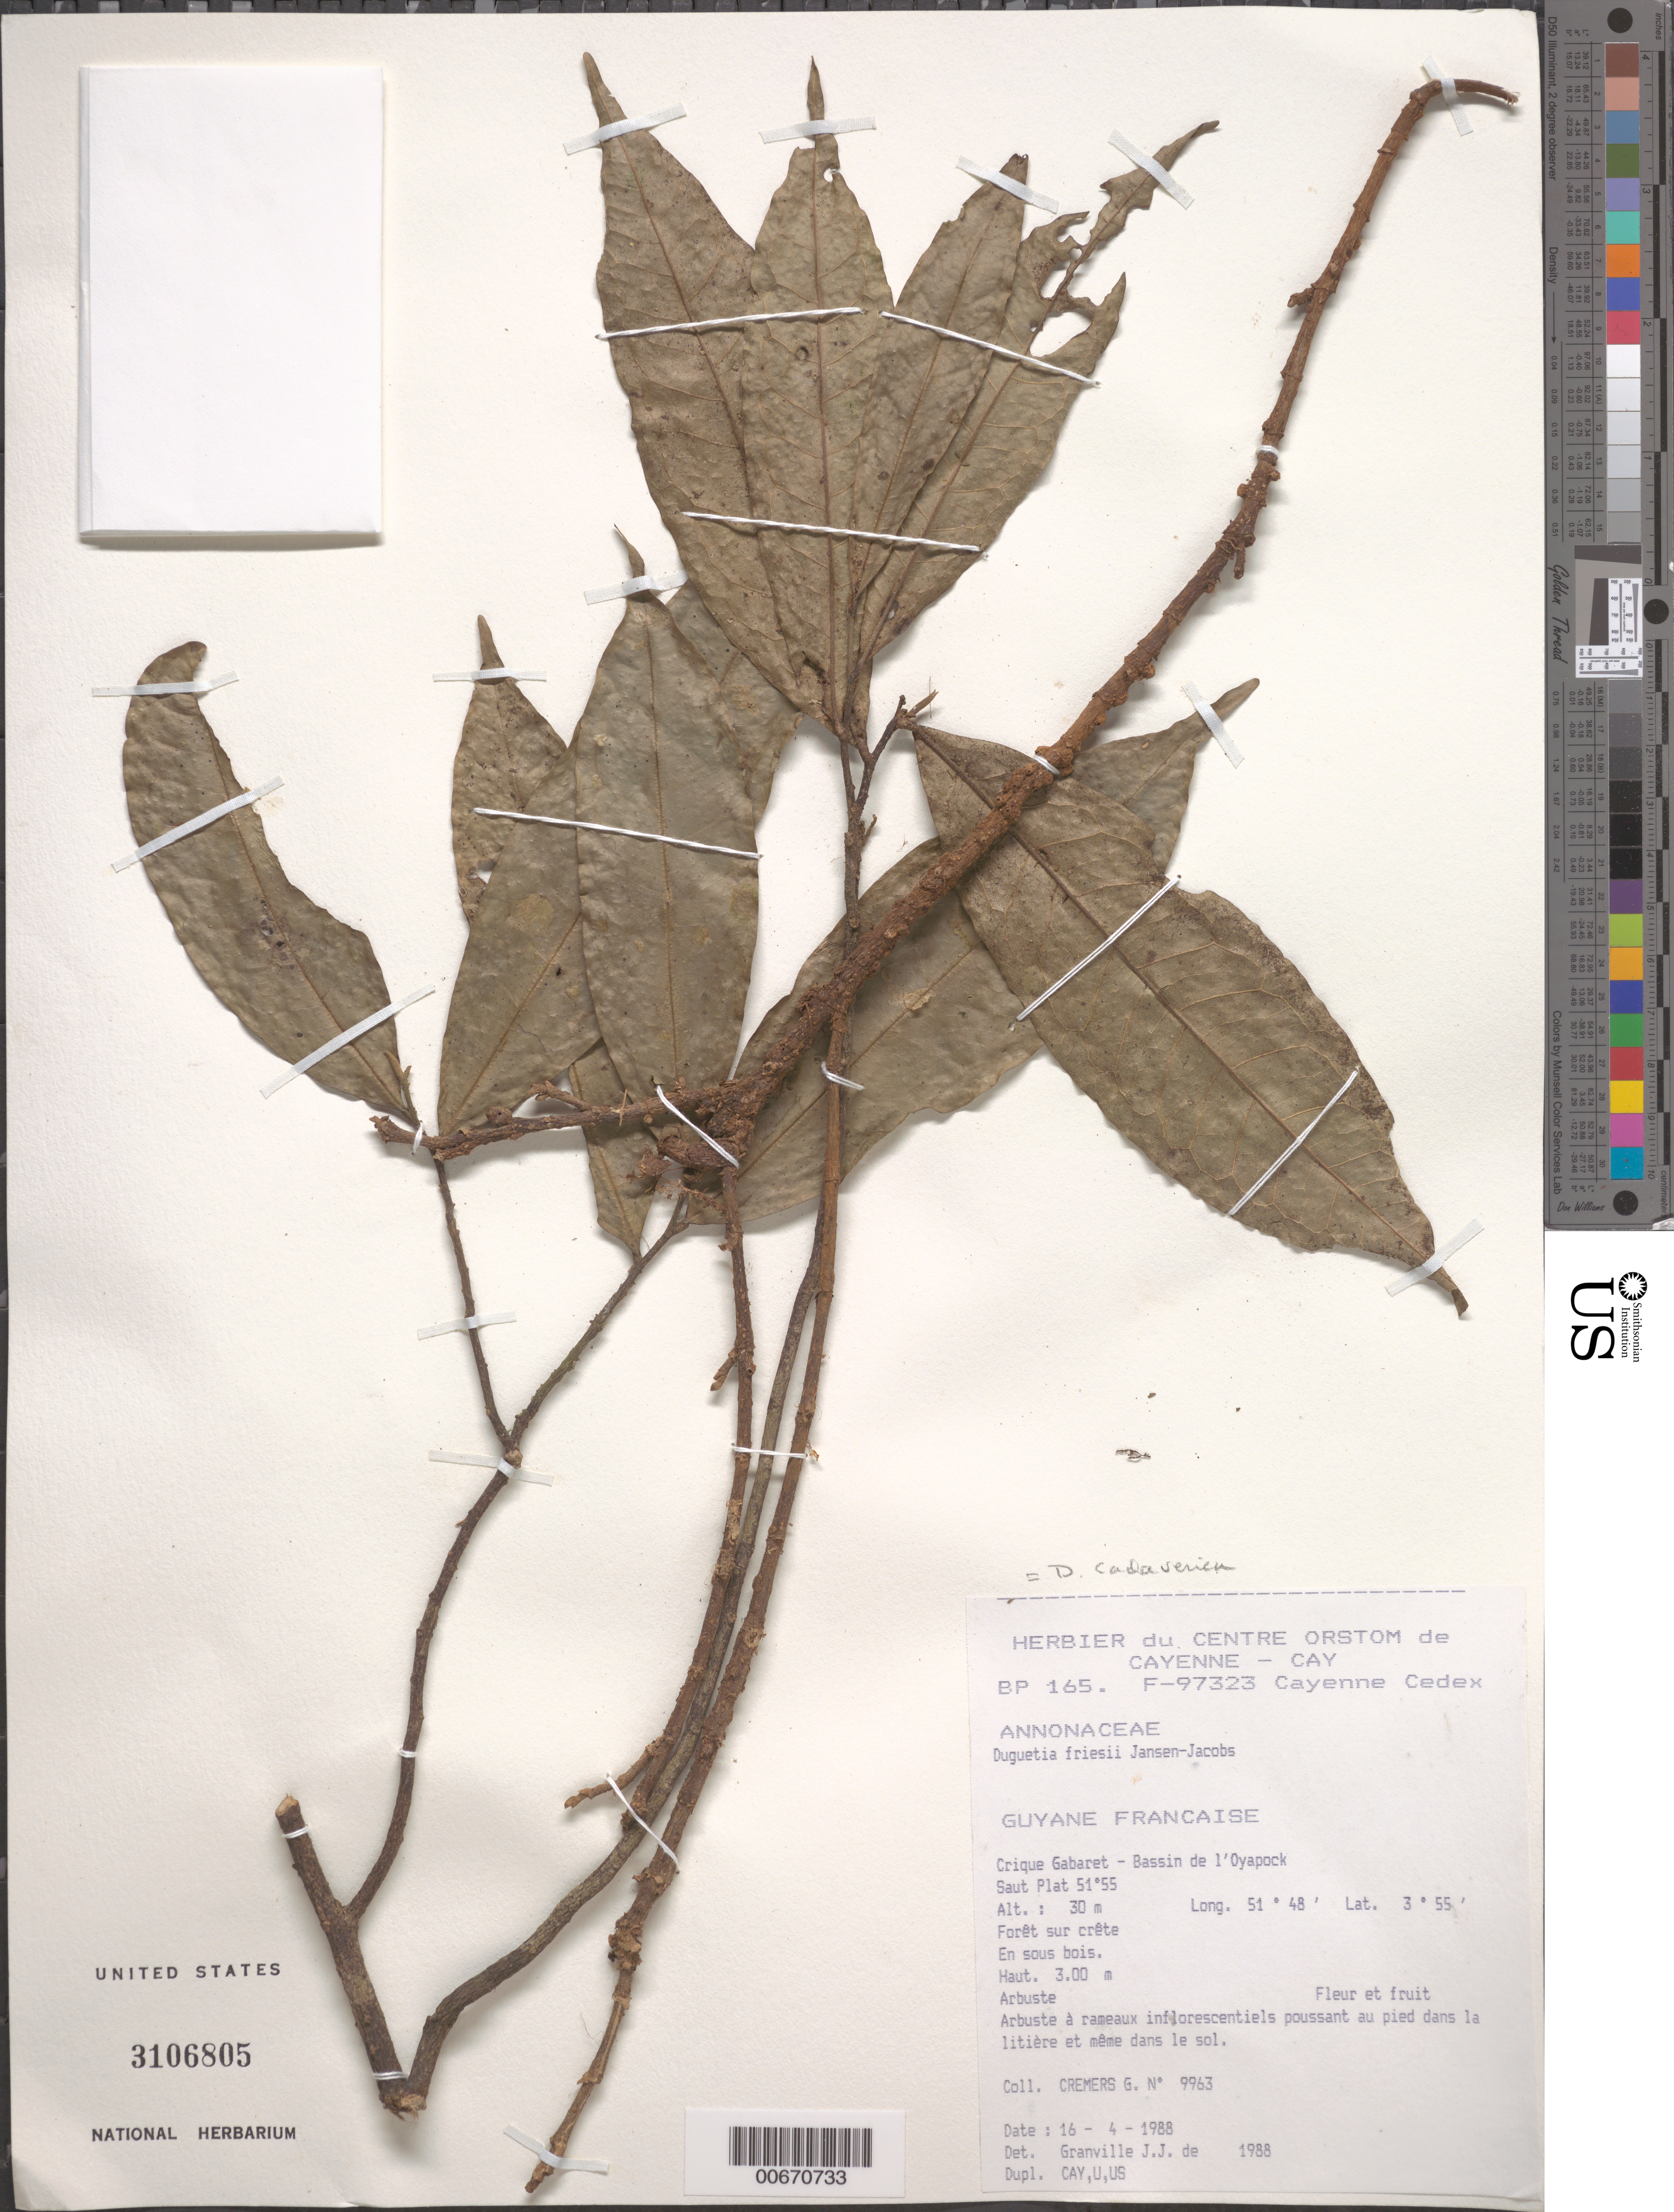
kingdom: Plantae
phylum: Tracheophyta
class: Magnoliopsida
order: Magnoliales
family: Annonaceae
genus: Duguetia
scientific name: Duguetia cadaverica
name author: Huber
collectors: G. Cremers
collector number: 9963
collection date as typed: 16-Apr-88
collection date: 1988-04-16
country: French Guiana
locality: Crique Gabaret, Bassin de l'Oyapock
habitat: Forêt sur crête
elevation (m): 30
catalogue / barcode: US 3106805